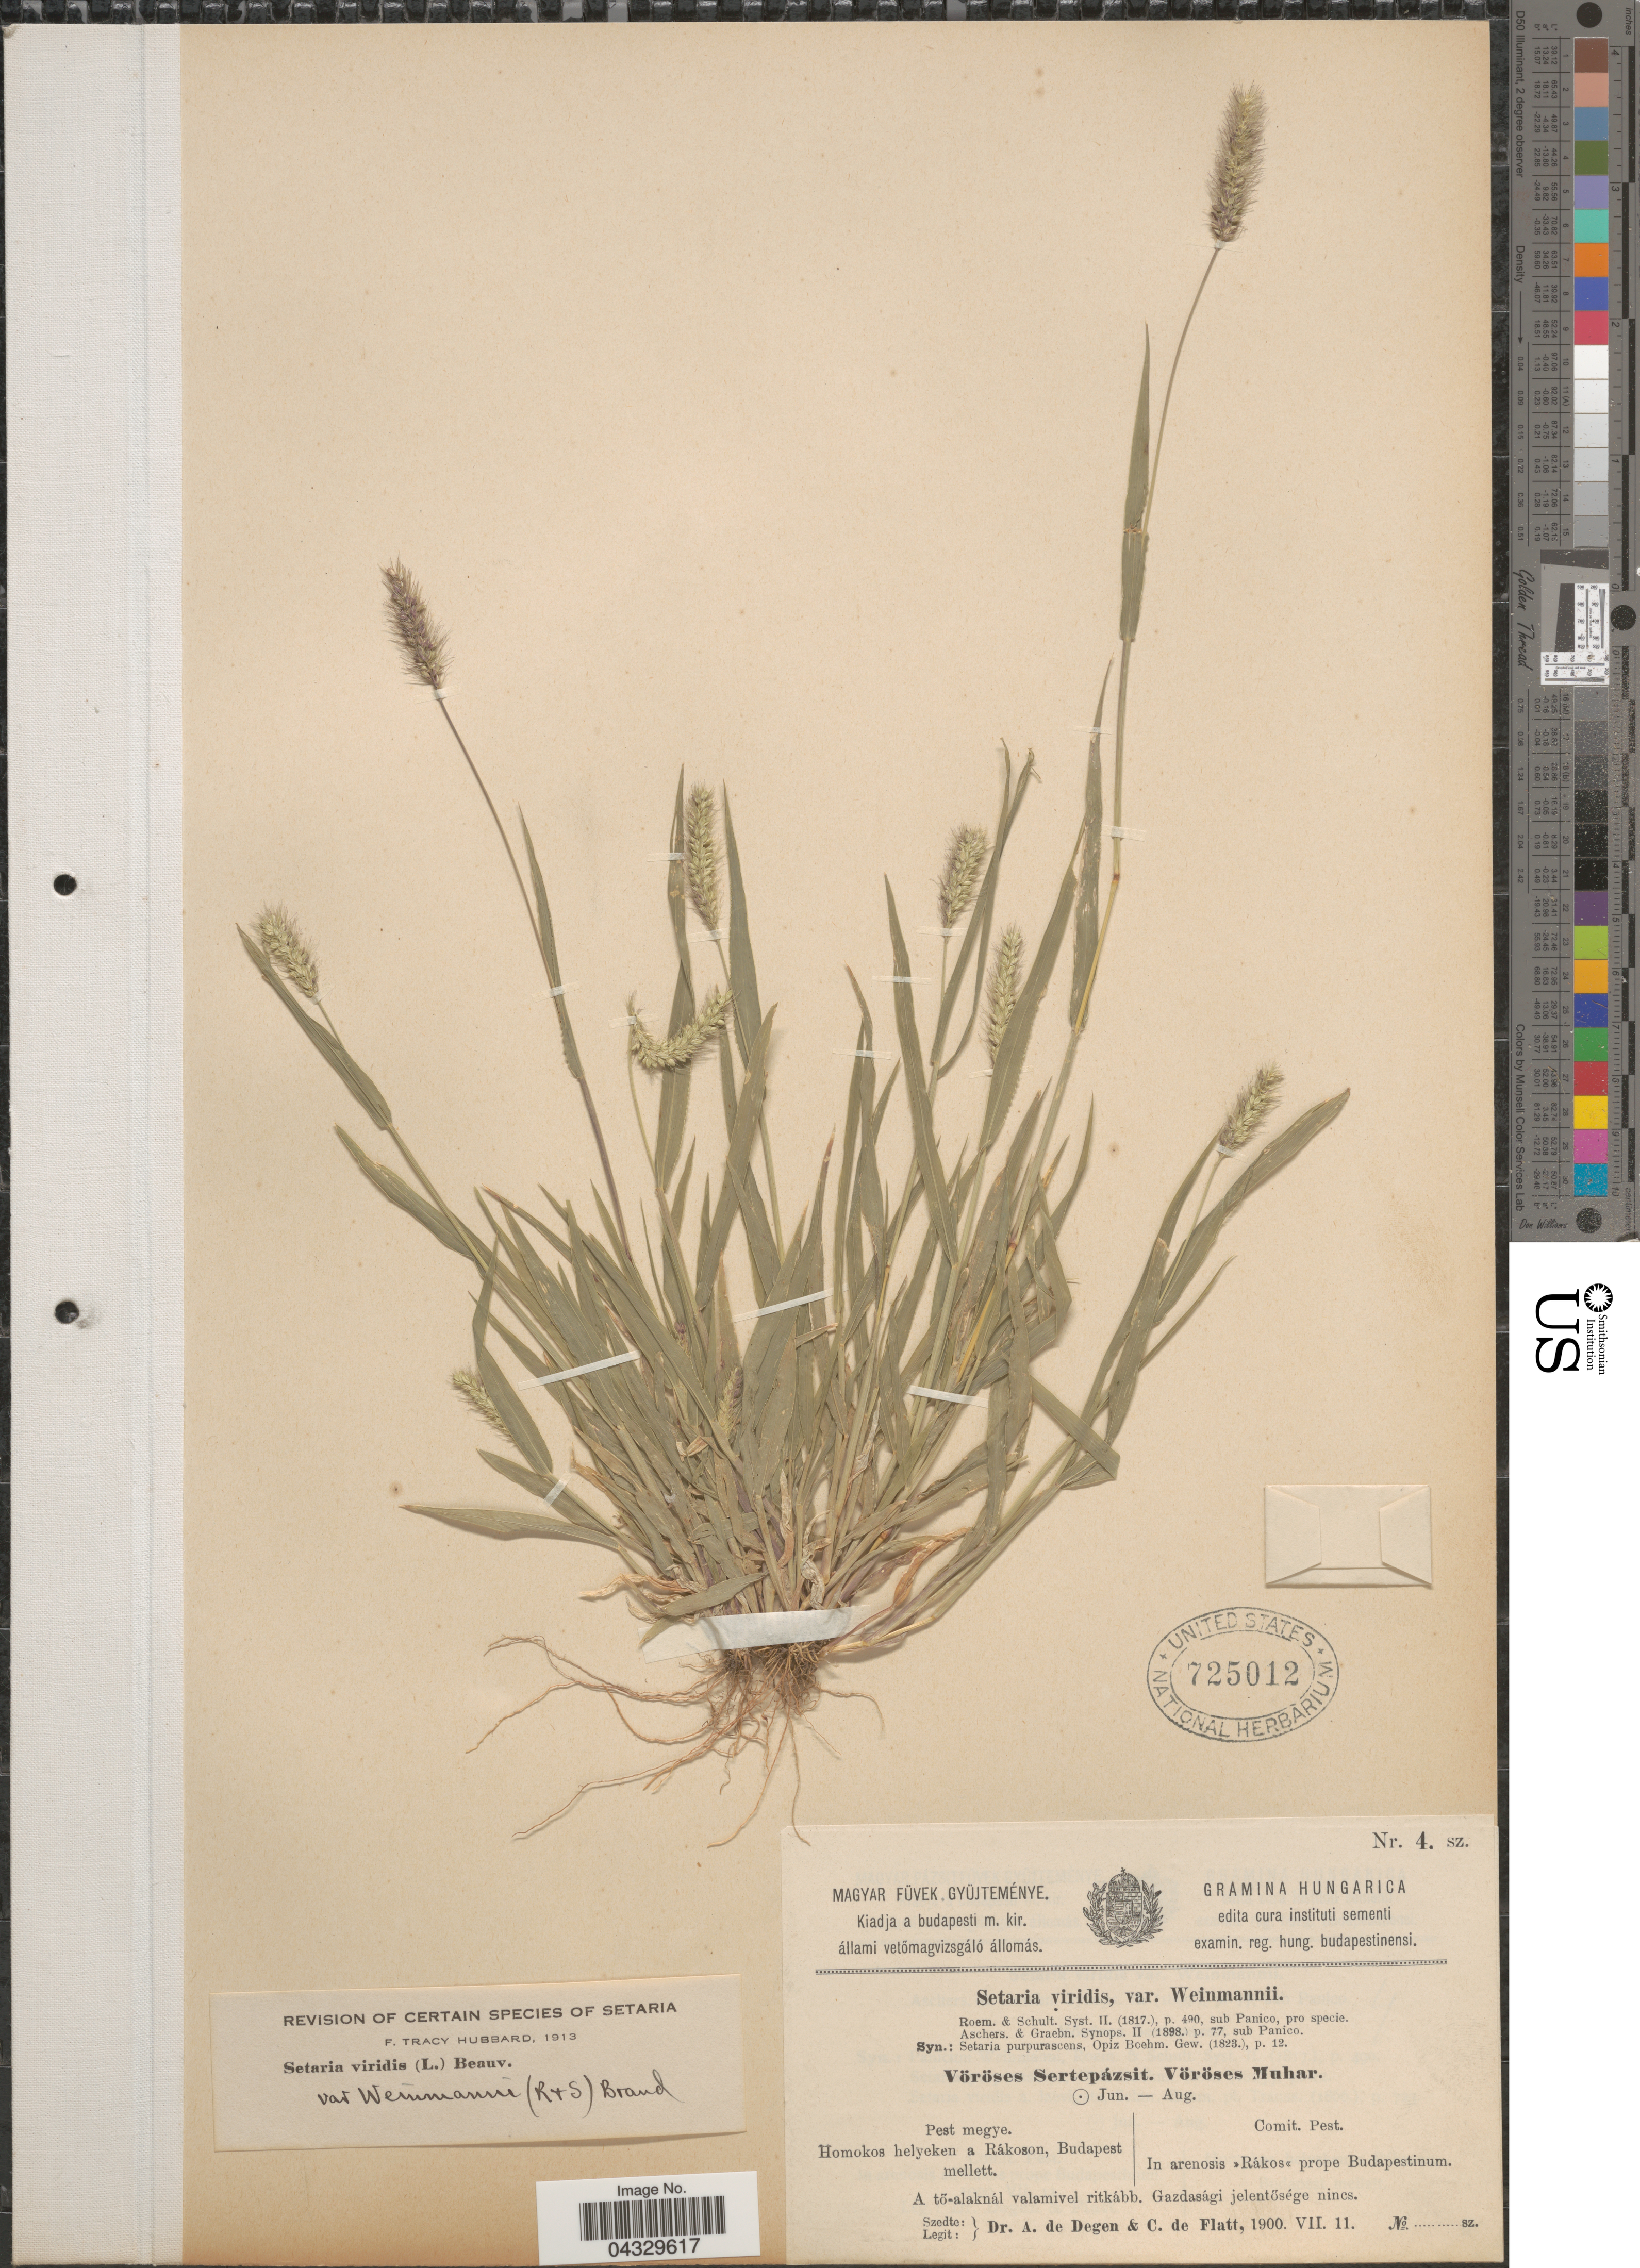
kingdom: Plantae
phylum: Tracheophyta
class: Liliopsida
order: Poales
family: Poaceae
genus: Setaria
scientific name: Setaria viridis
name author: (L.) P. Beauv.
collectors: A. Degen & C. de Flatt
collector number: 4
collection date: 1900-07-11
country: Hungary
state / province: Pest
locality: Comit. Pest. In arenosis >Rákos< prope Budapestinum.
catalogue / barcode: US 725012